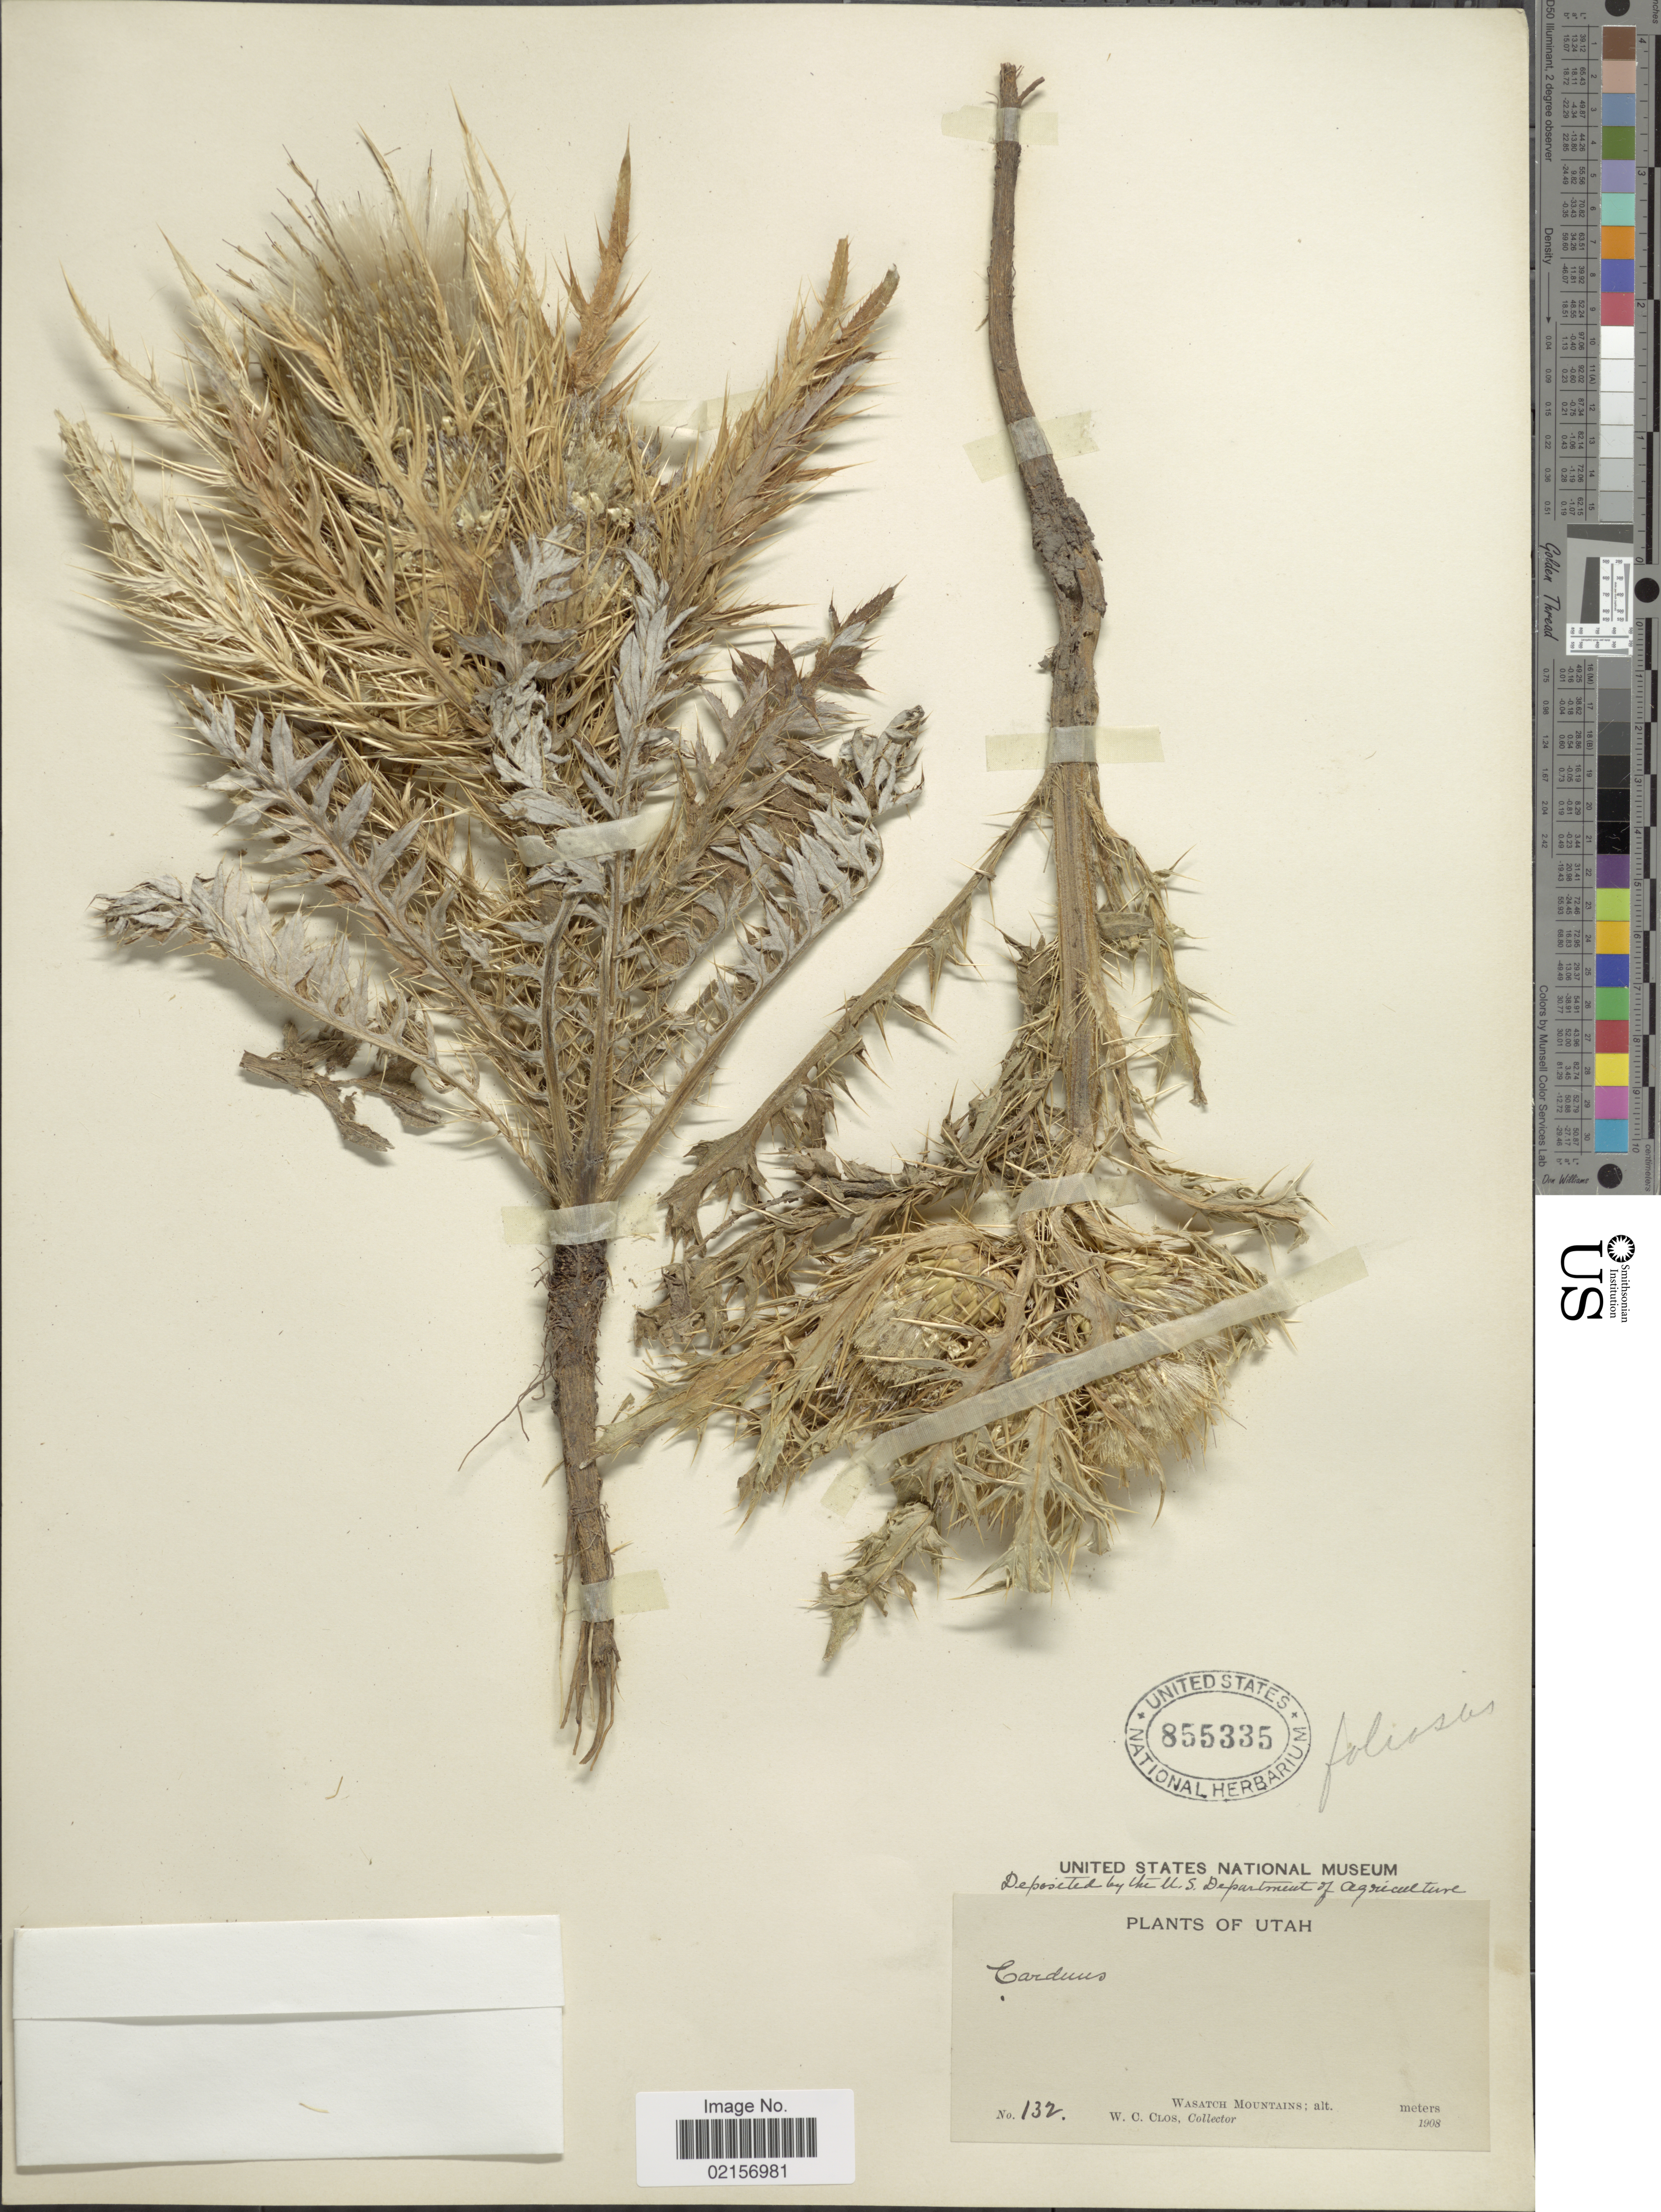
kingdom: Plantae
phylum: Tracheophyta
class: Magnoliopsida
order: Asterales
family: Asteraceae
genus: Cirsium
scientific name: Cirsium scariosum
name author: Nutt.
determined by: Ackerfield, Jennifer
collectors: W. C. Clos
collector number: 132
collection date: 1908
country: United States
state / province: Utah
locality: Wasatch Mountains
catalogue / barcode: US 855335